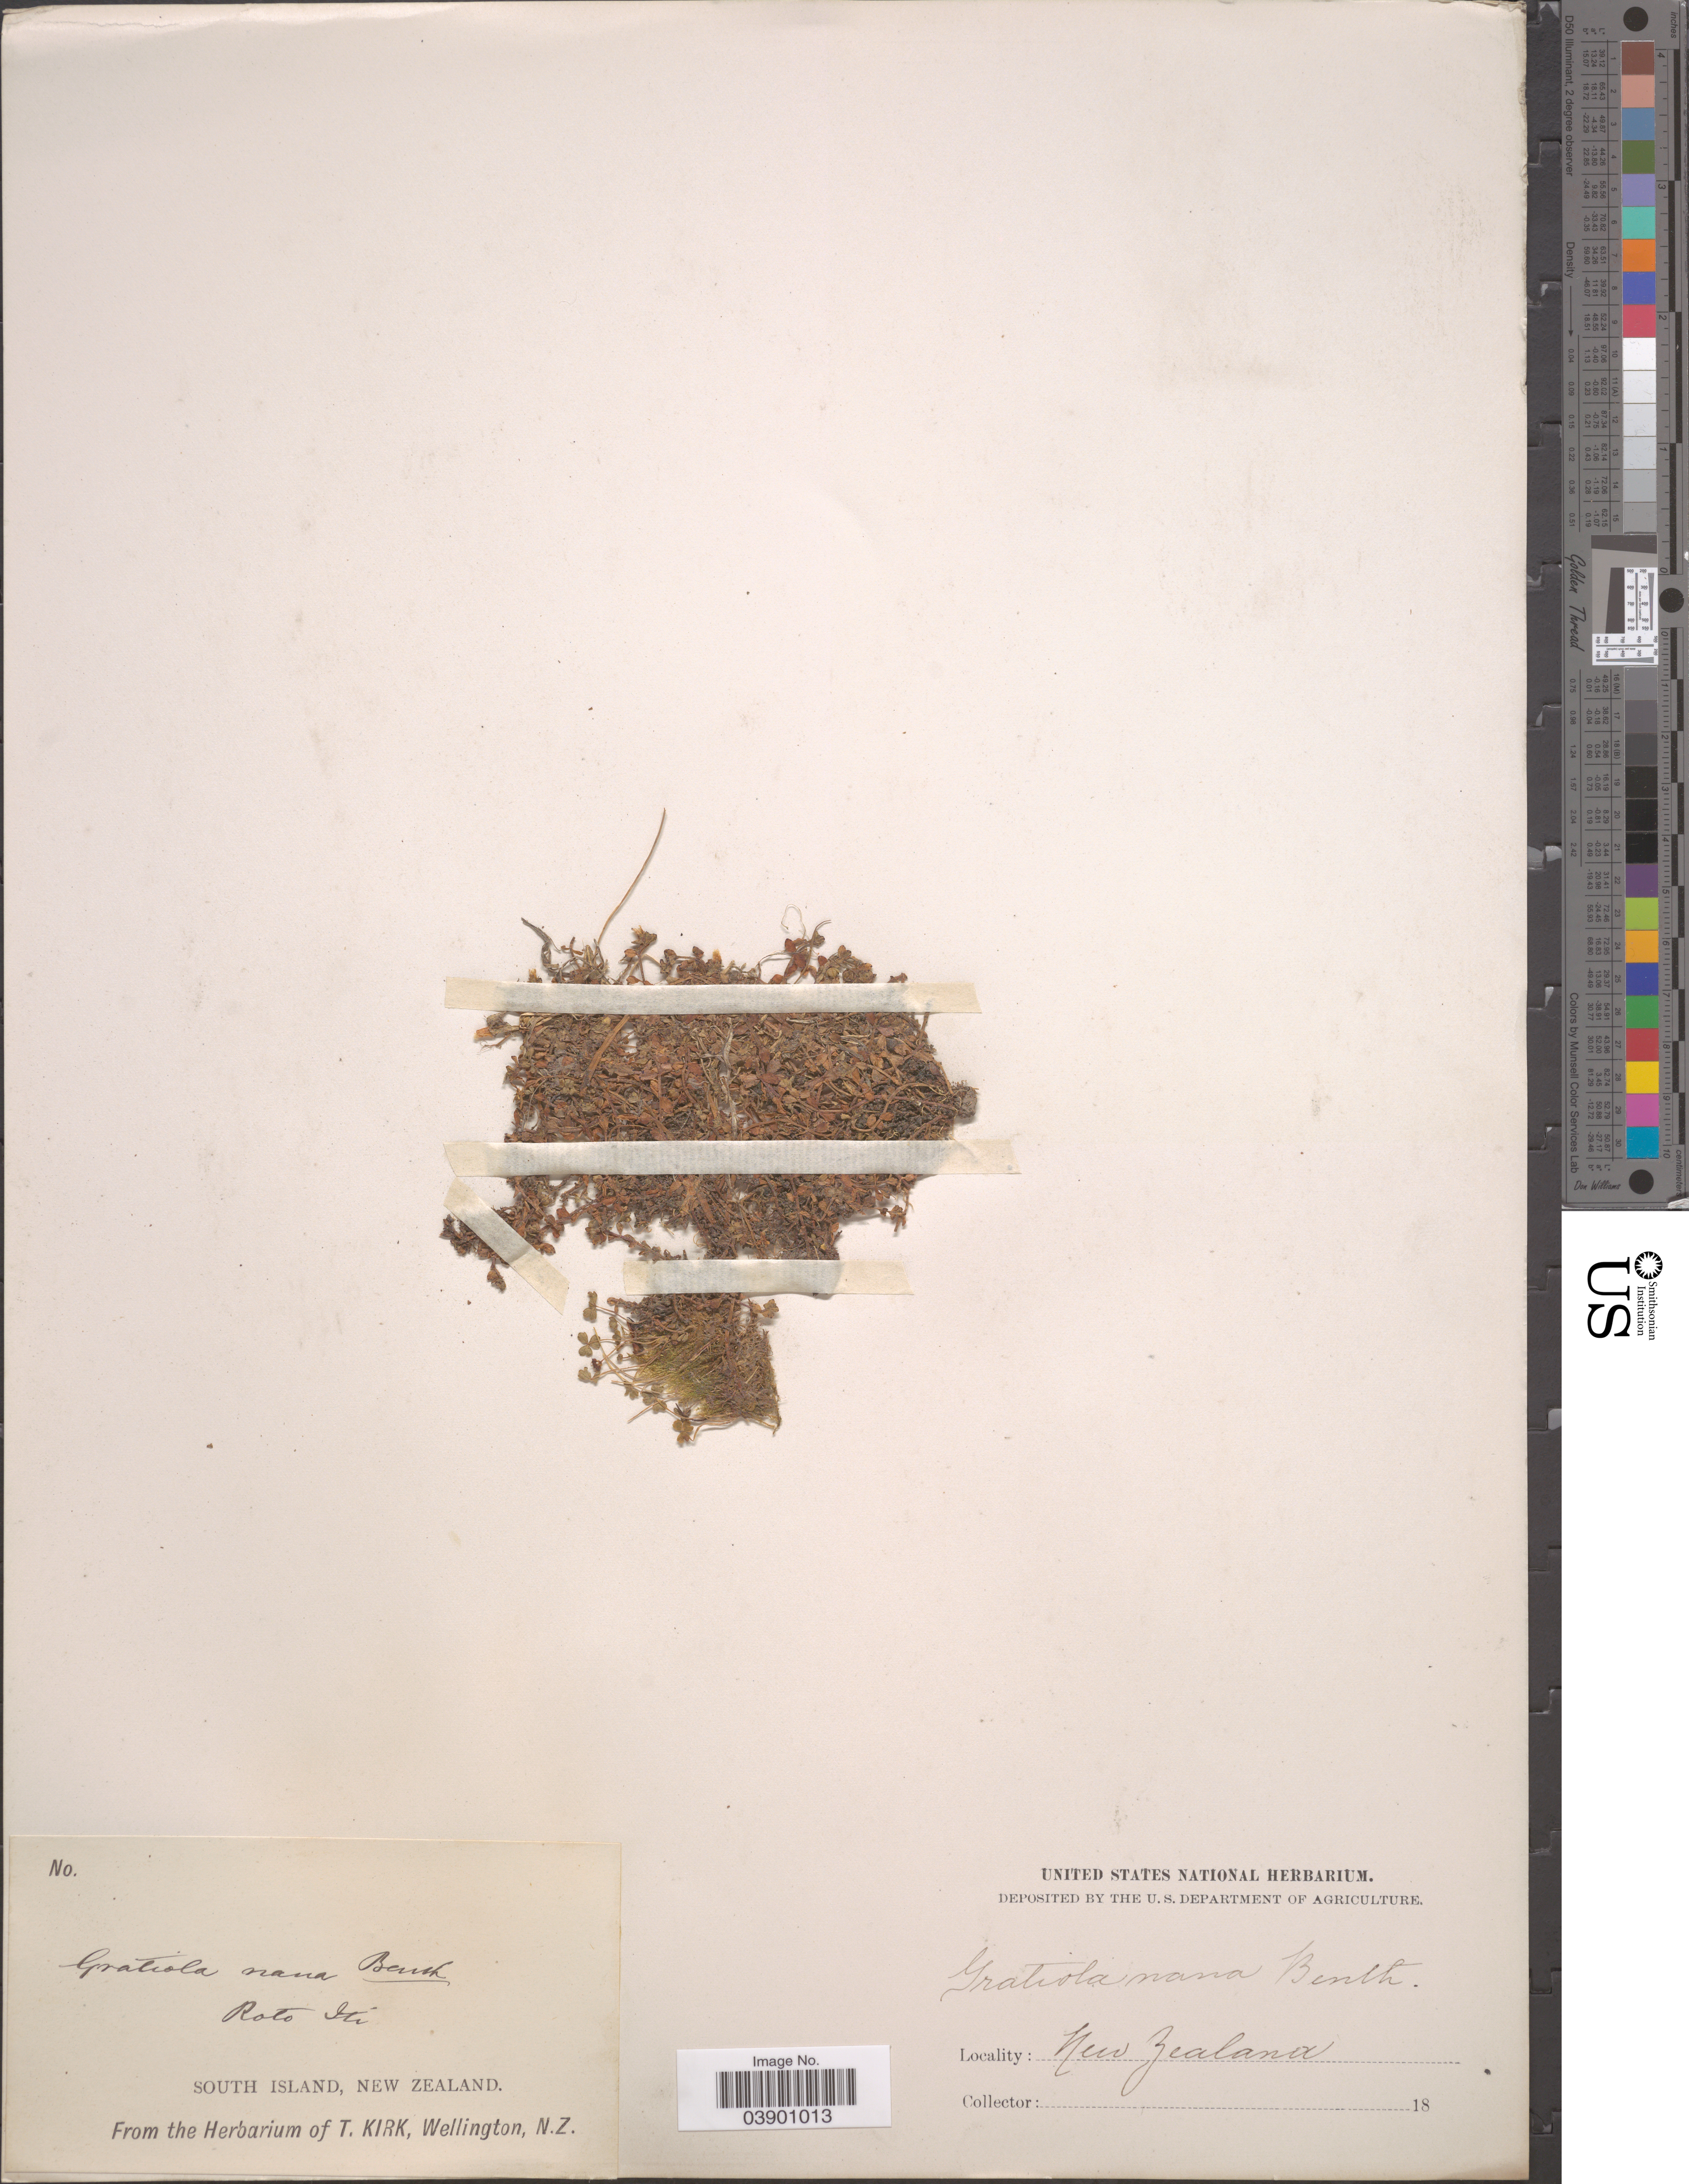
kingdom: Plantae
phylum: Tracheophyta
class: Magnoliopsida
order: Lamiales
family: Plantaginaceae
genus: Gratiola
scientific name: Gratiola nana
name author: Benth.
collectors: ex Herb. T. Kirk, Wellington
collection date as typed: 18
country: New Zealand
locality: Roto Iti. South Island.